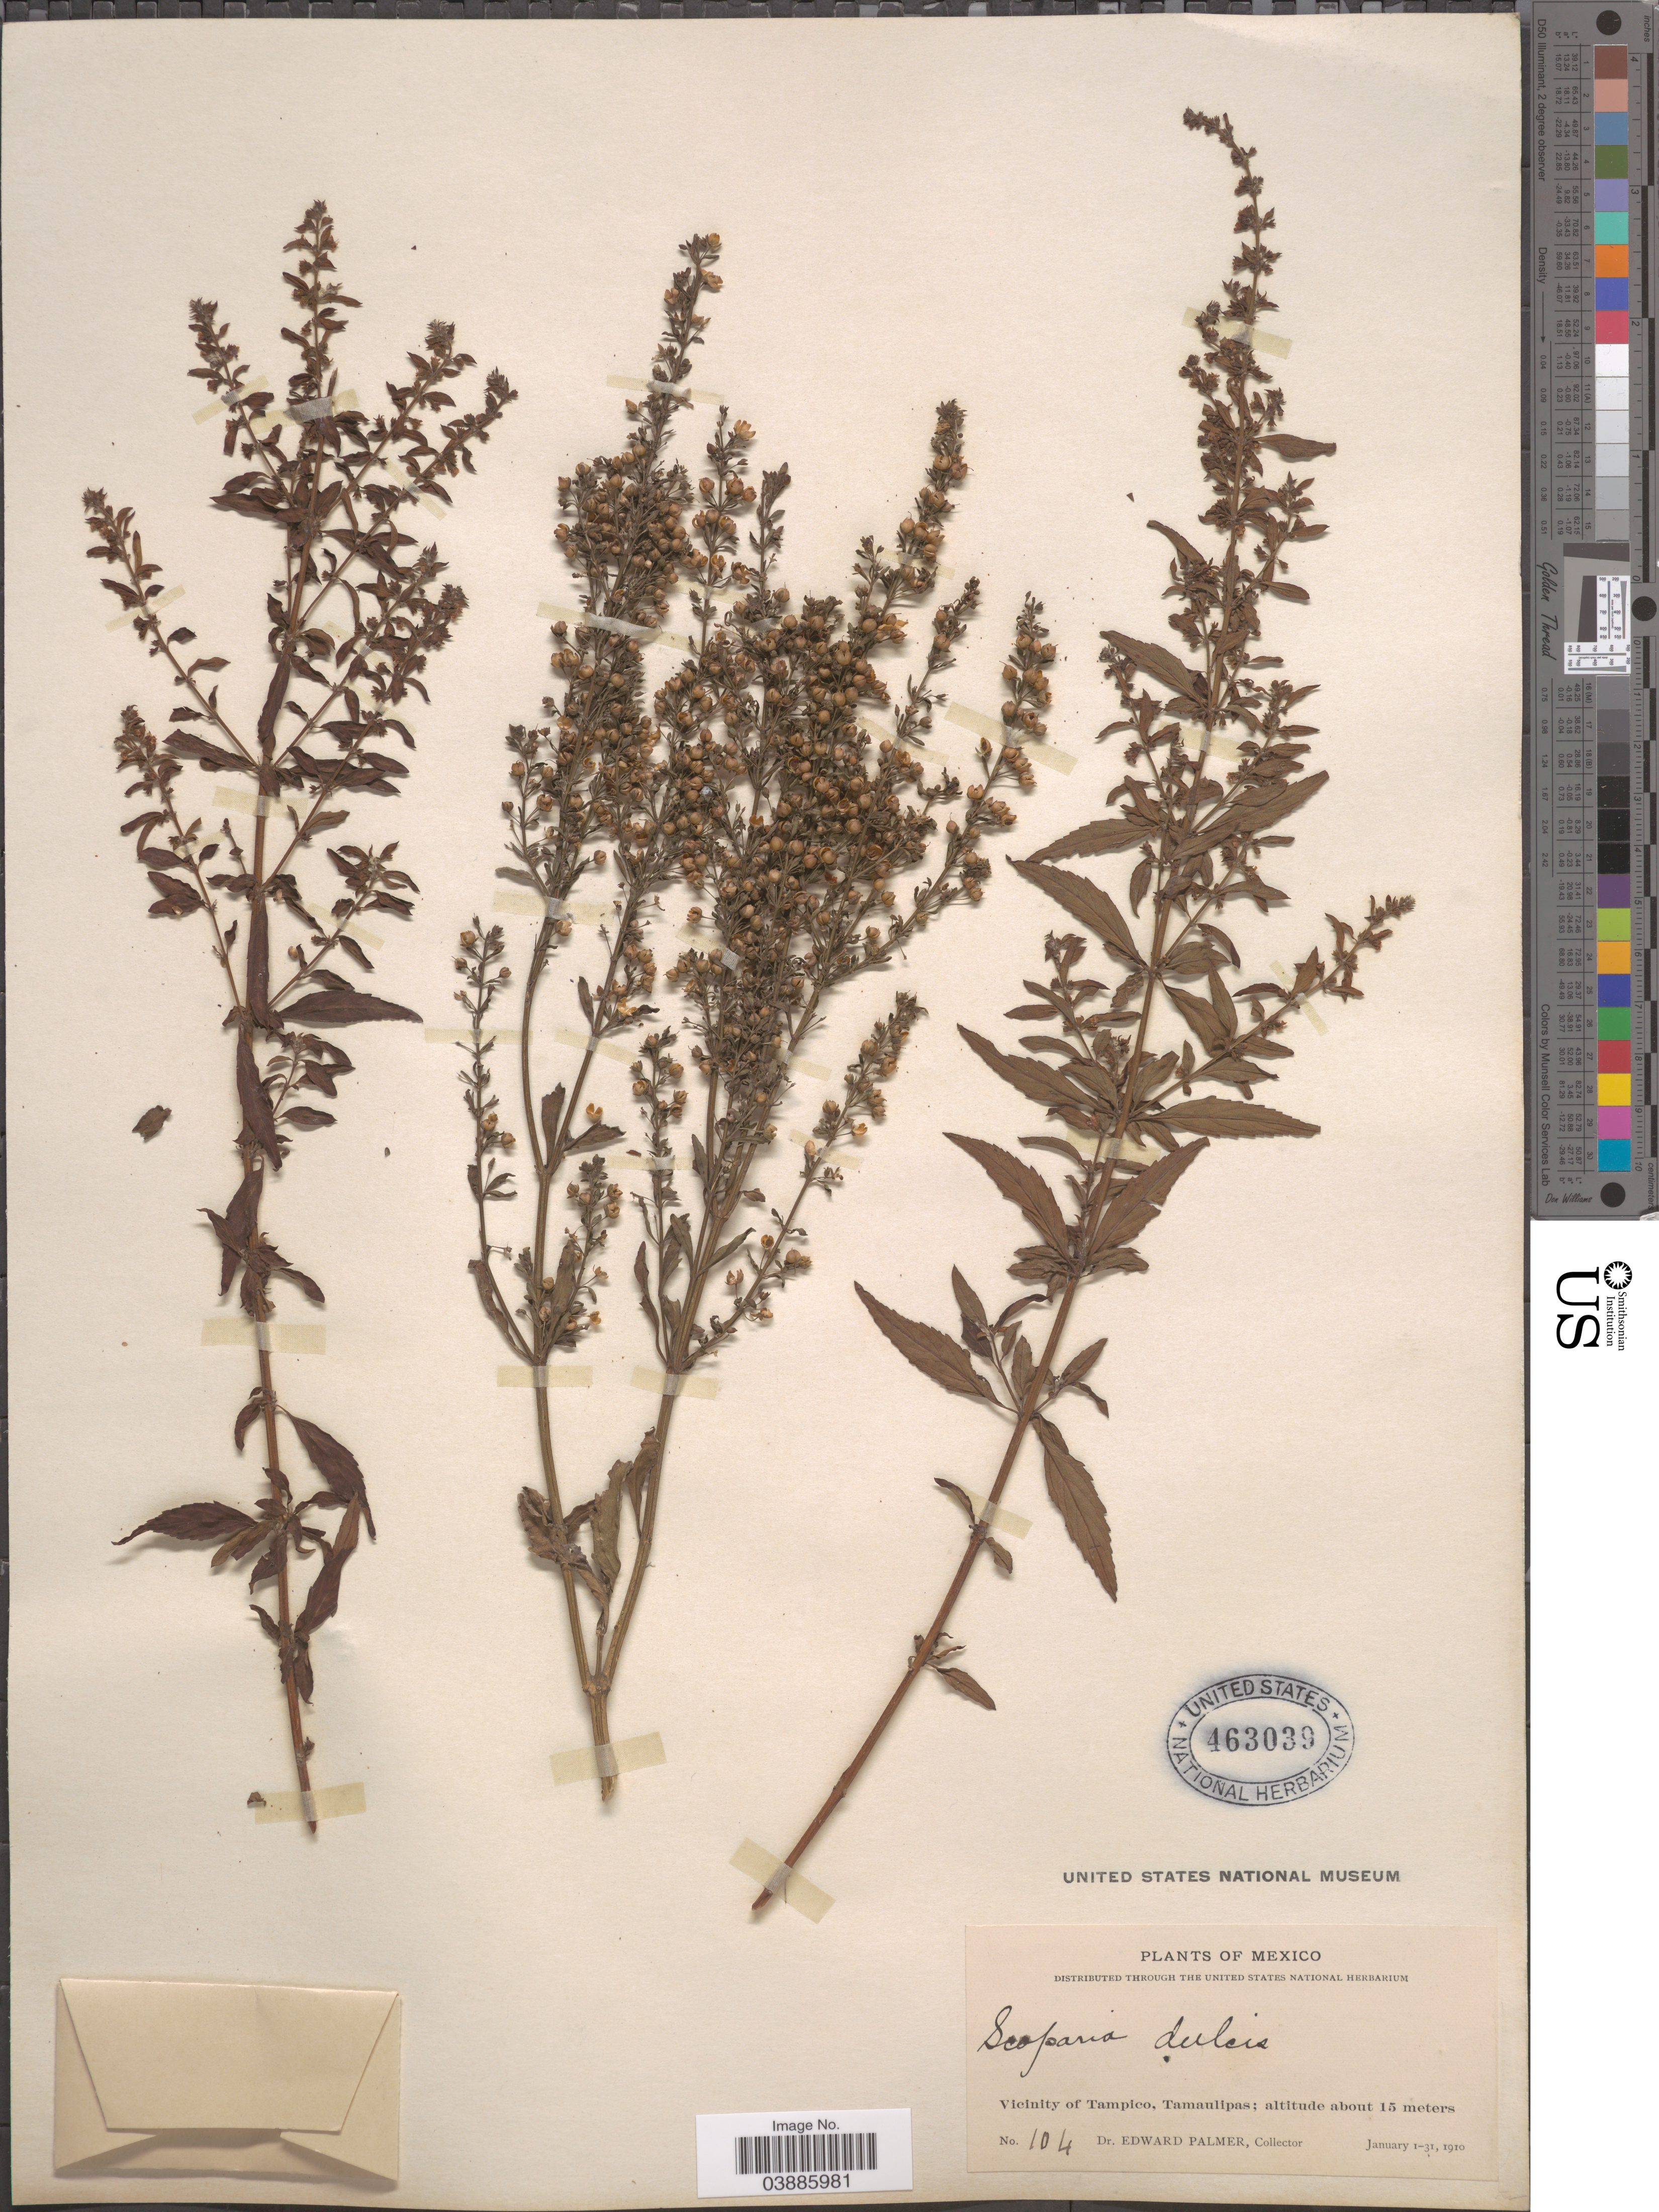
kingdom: Plantae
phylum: Tracheophyta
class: Magnoliopsida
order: Lamiales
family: Plantaginaceae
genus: Scoparia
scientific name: Scoparia dulcis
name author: L.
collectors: E. Palmer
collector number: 104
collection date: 1910-01-01/1910-01-31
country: Mexico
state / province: Tamaulipas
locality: Vicinity of Tampico.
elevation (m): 15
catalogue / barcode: US 463039